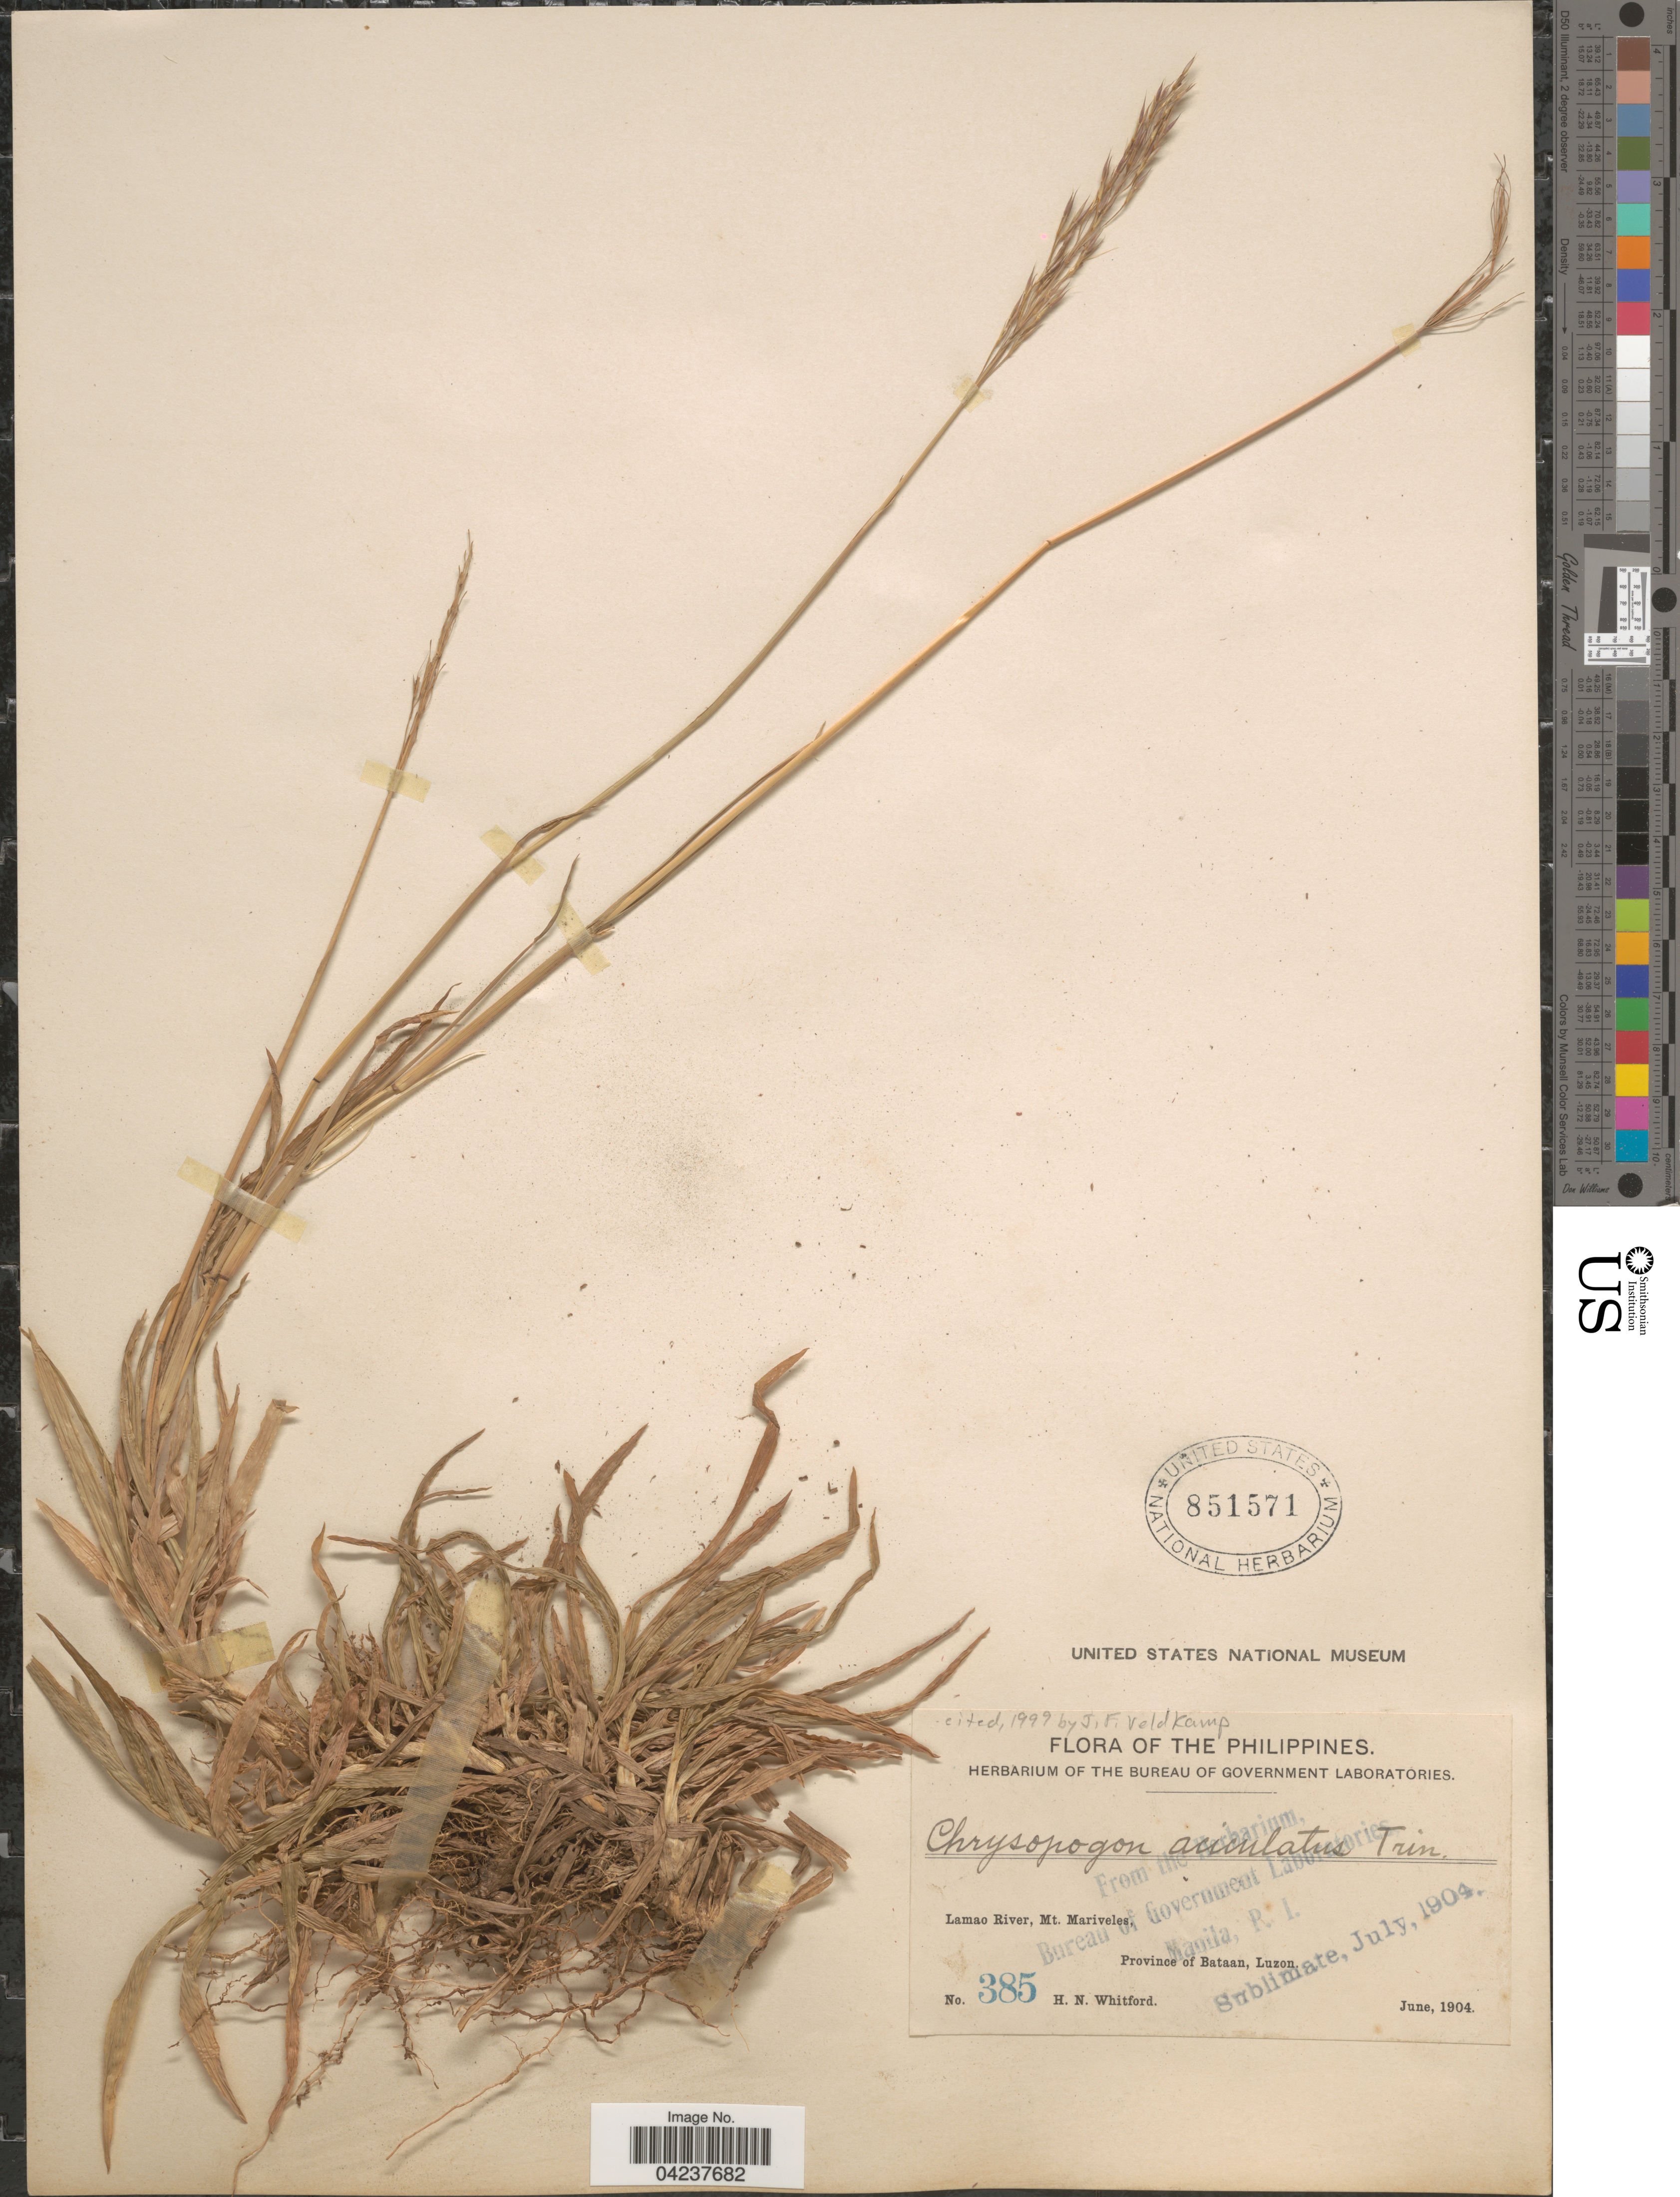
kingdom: Plantae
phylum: Tracheophyta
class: Liliopsida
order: Poales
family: Poaceae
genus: Chrysopogon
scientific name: Chrysopogon aciculatus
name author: (Retz.) Trin.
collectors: H. N. Whitford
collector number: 385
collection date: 1904-06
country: Philippines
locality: Lamao River, Mt. Mariveles, Province of Bataan, Luzon.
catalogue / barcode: US 851571